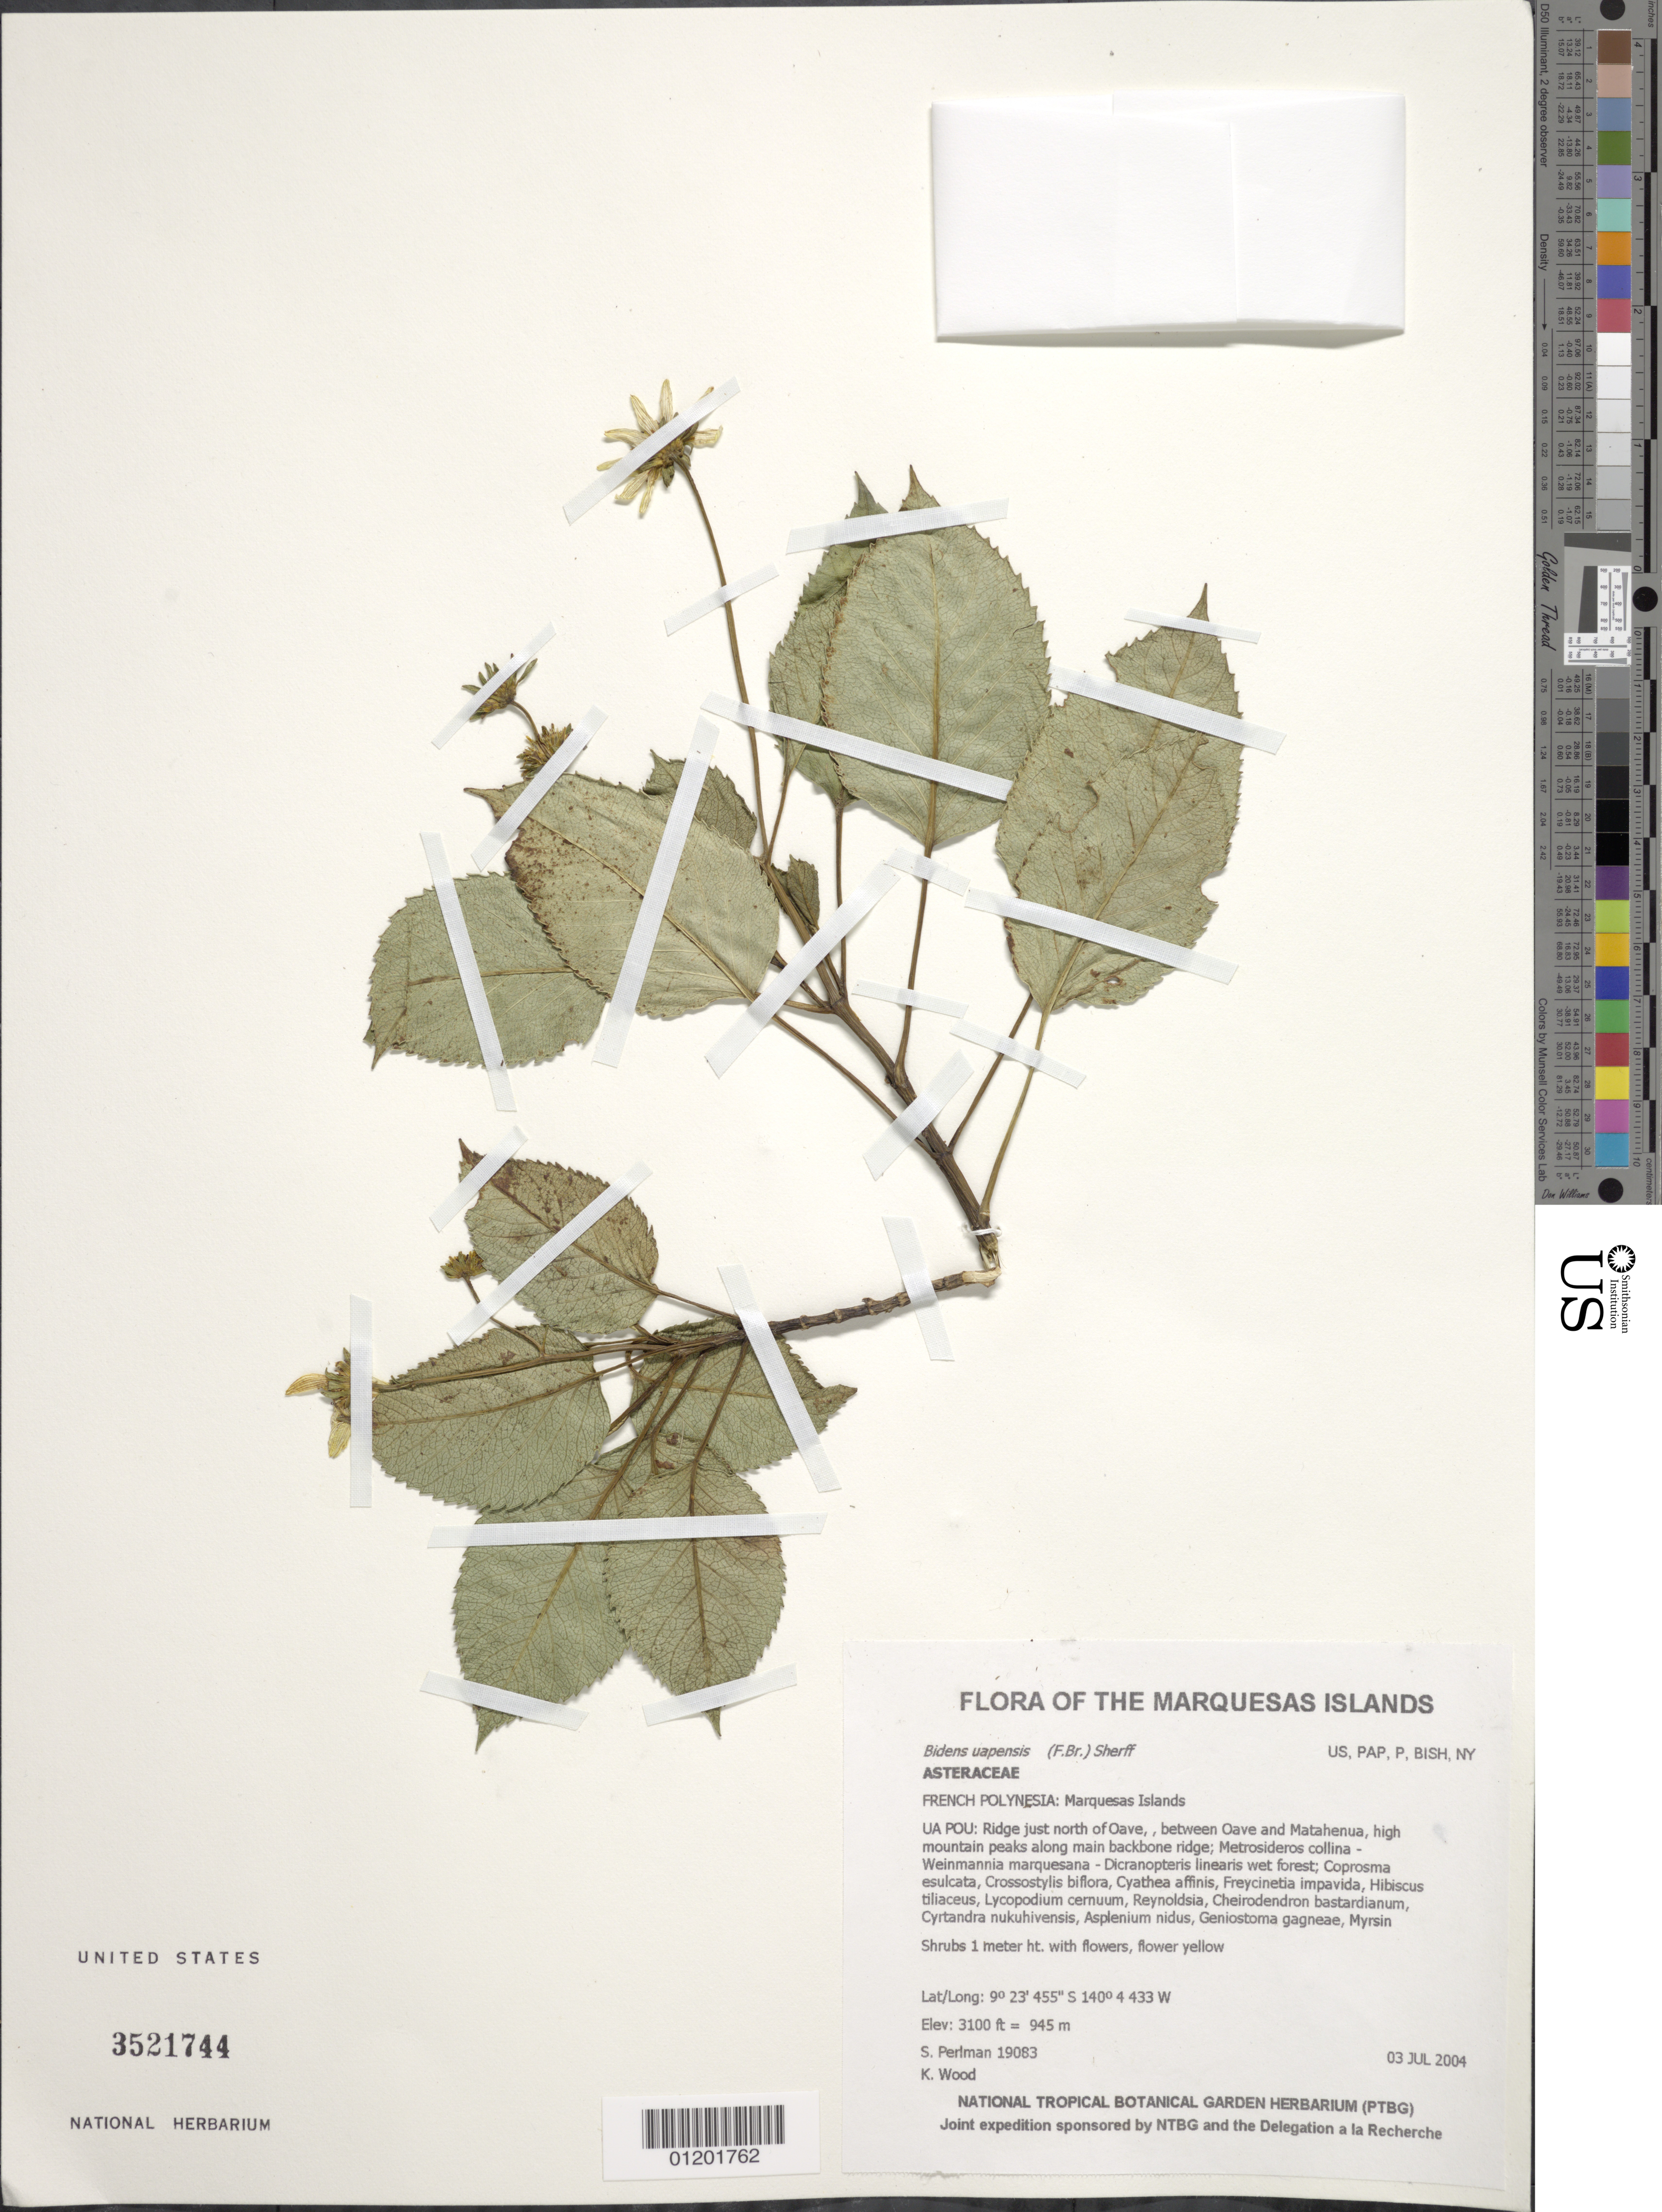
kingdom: Plantae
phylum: Tracheophyta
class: Magnoliopsida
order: Asterales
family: Asteraceae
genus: Bidens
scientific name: Bidens uapensis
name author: (F. Br.) Sherff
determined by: Wagner, W. L., (BOT), Smithsonian Institution - National Museum of Natural History (UNITED STATES)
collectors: S. P. Perlman & K. R. Wood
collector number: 19083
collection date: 2004-07-03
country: French Polynesia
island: Ua Pou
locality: Ridge just north of Oave, , between Oave and Matahenua, high mountain peaks along main backbone ridge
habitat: Metrosideros collina - Weinmannia marquesana - Dicranopteris linearis wet forest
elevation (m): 945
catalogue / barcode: US 3521744